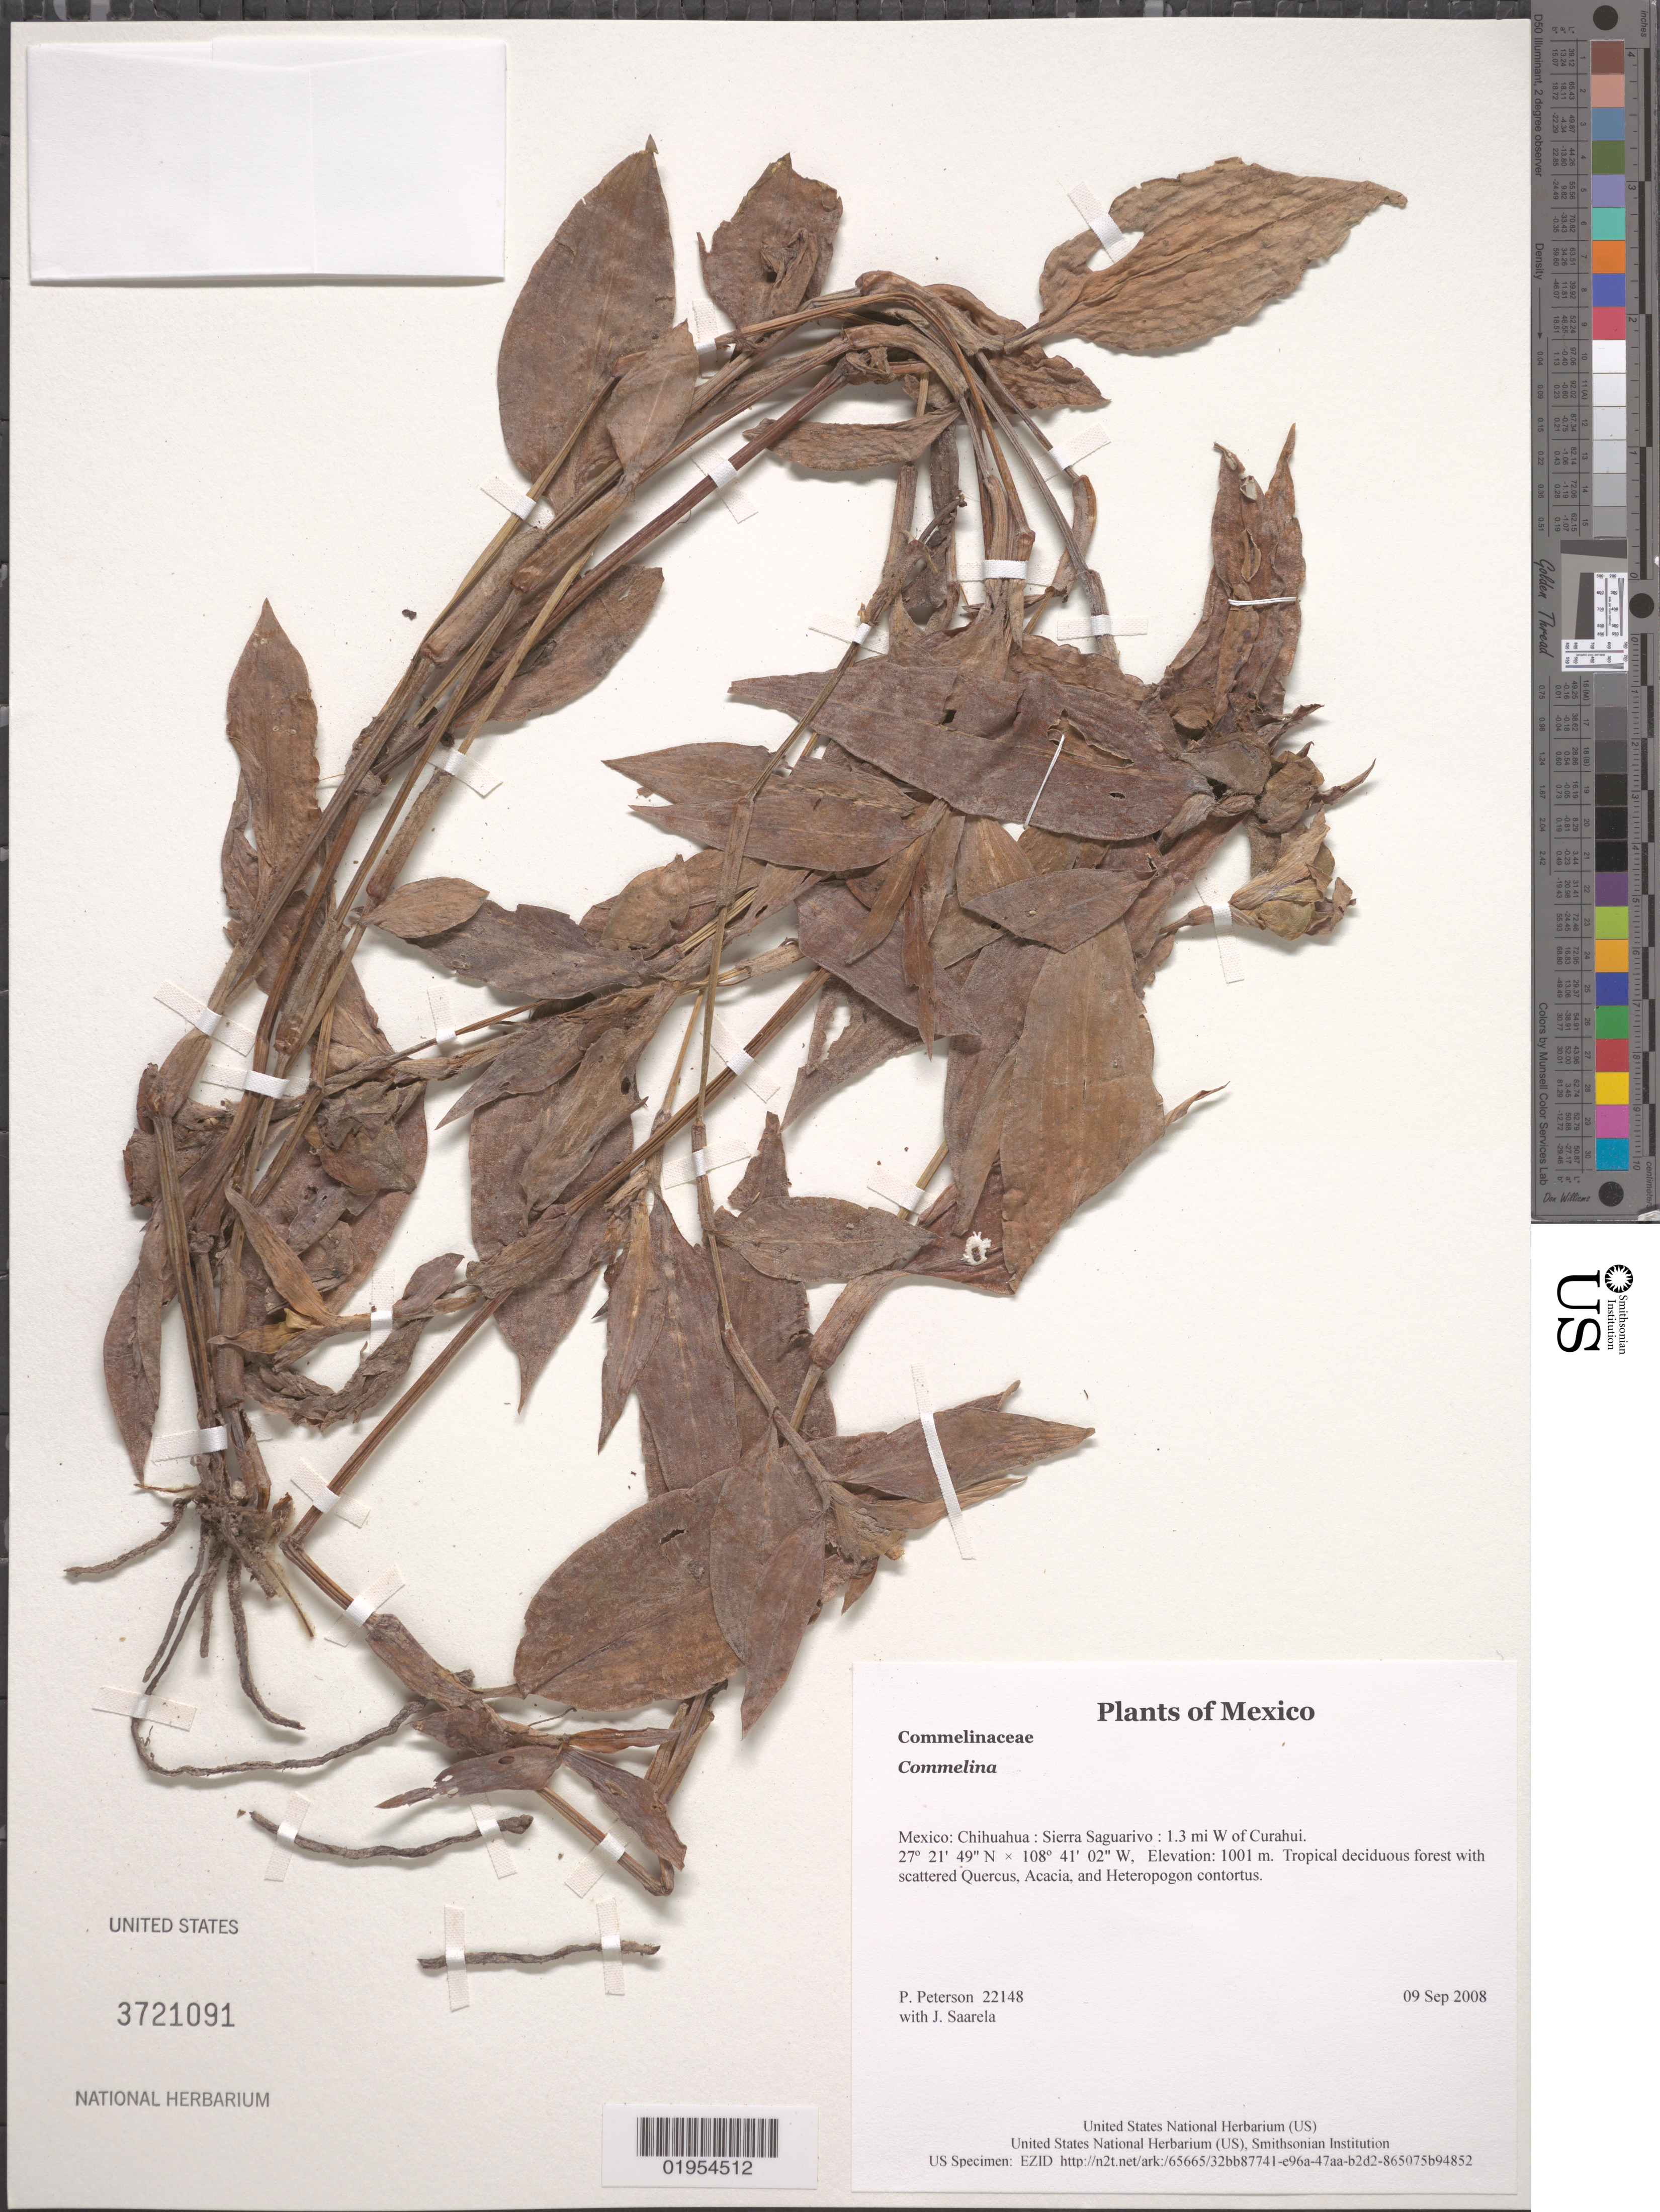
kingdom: Plantae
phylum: Tracheophyta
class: Liliopsida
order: Commelinales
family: Commelinaceae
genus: Commelina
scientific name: Commelina sp.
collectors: P. M. Peterson & J. Saarela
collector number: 22148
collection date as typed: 09 Sep 2008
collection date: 2008-09-09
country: Mexico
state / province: Chihuahua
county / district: Sierra Saguarivo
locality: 1.3 mi W of Curahui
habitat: Tropical deciduous forest with scattered Quercus, Acacia, and Heteropogon contortus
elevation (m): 1001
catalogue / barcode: US 3721091